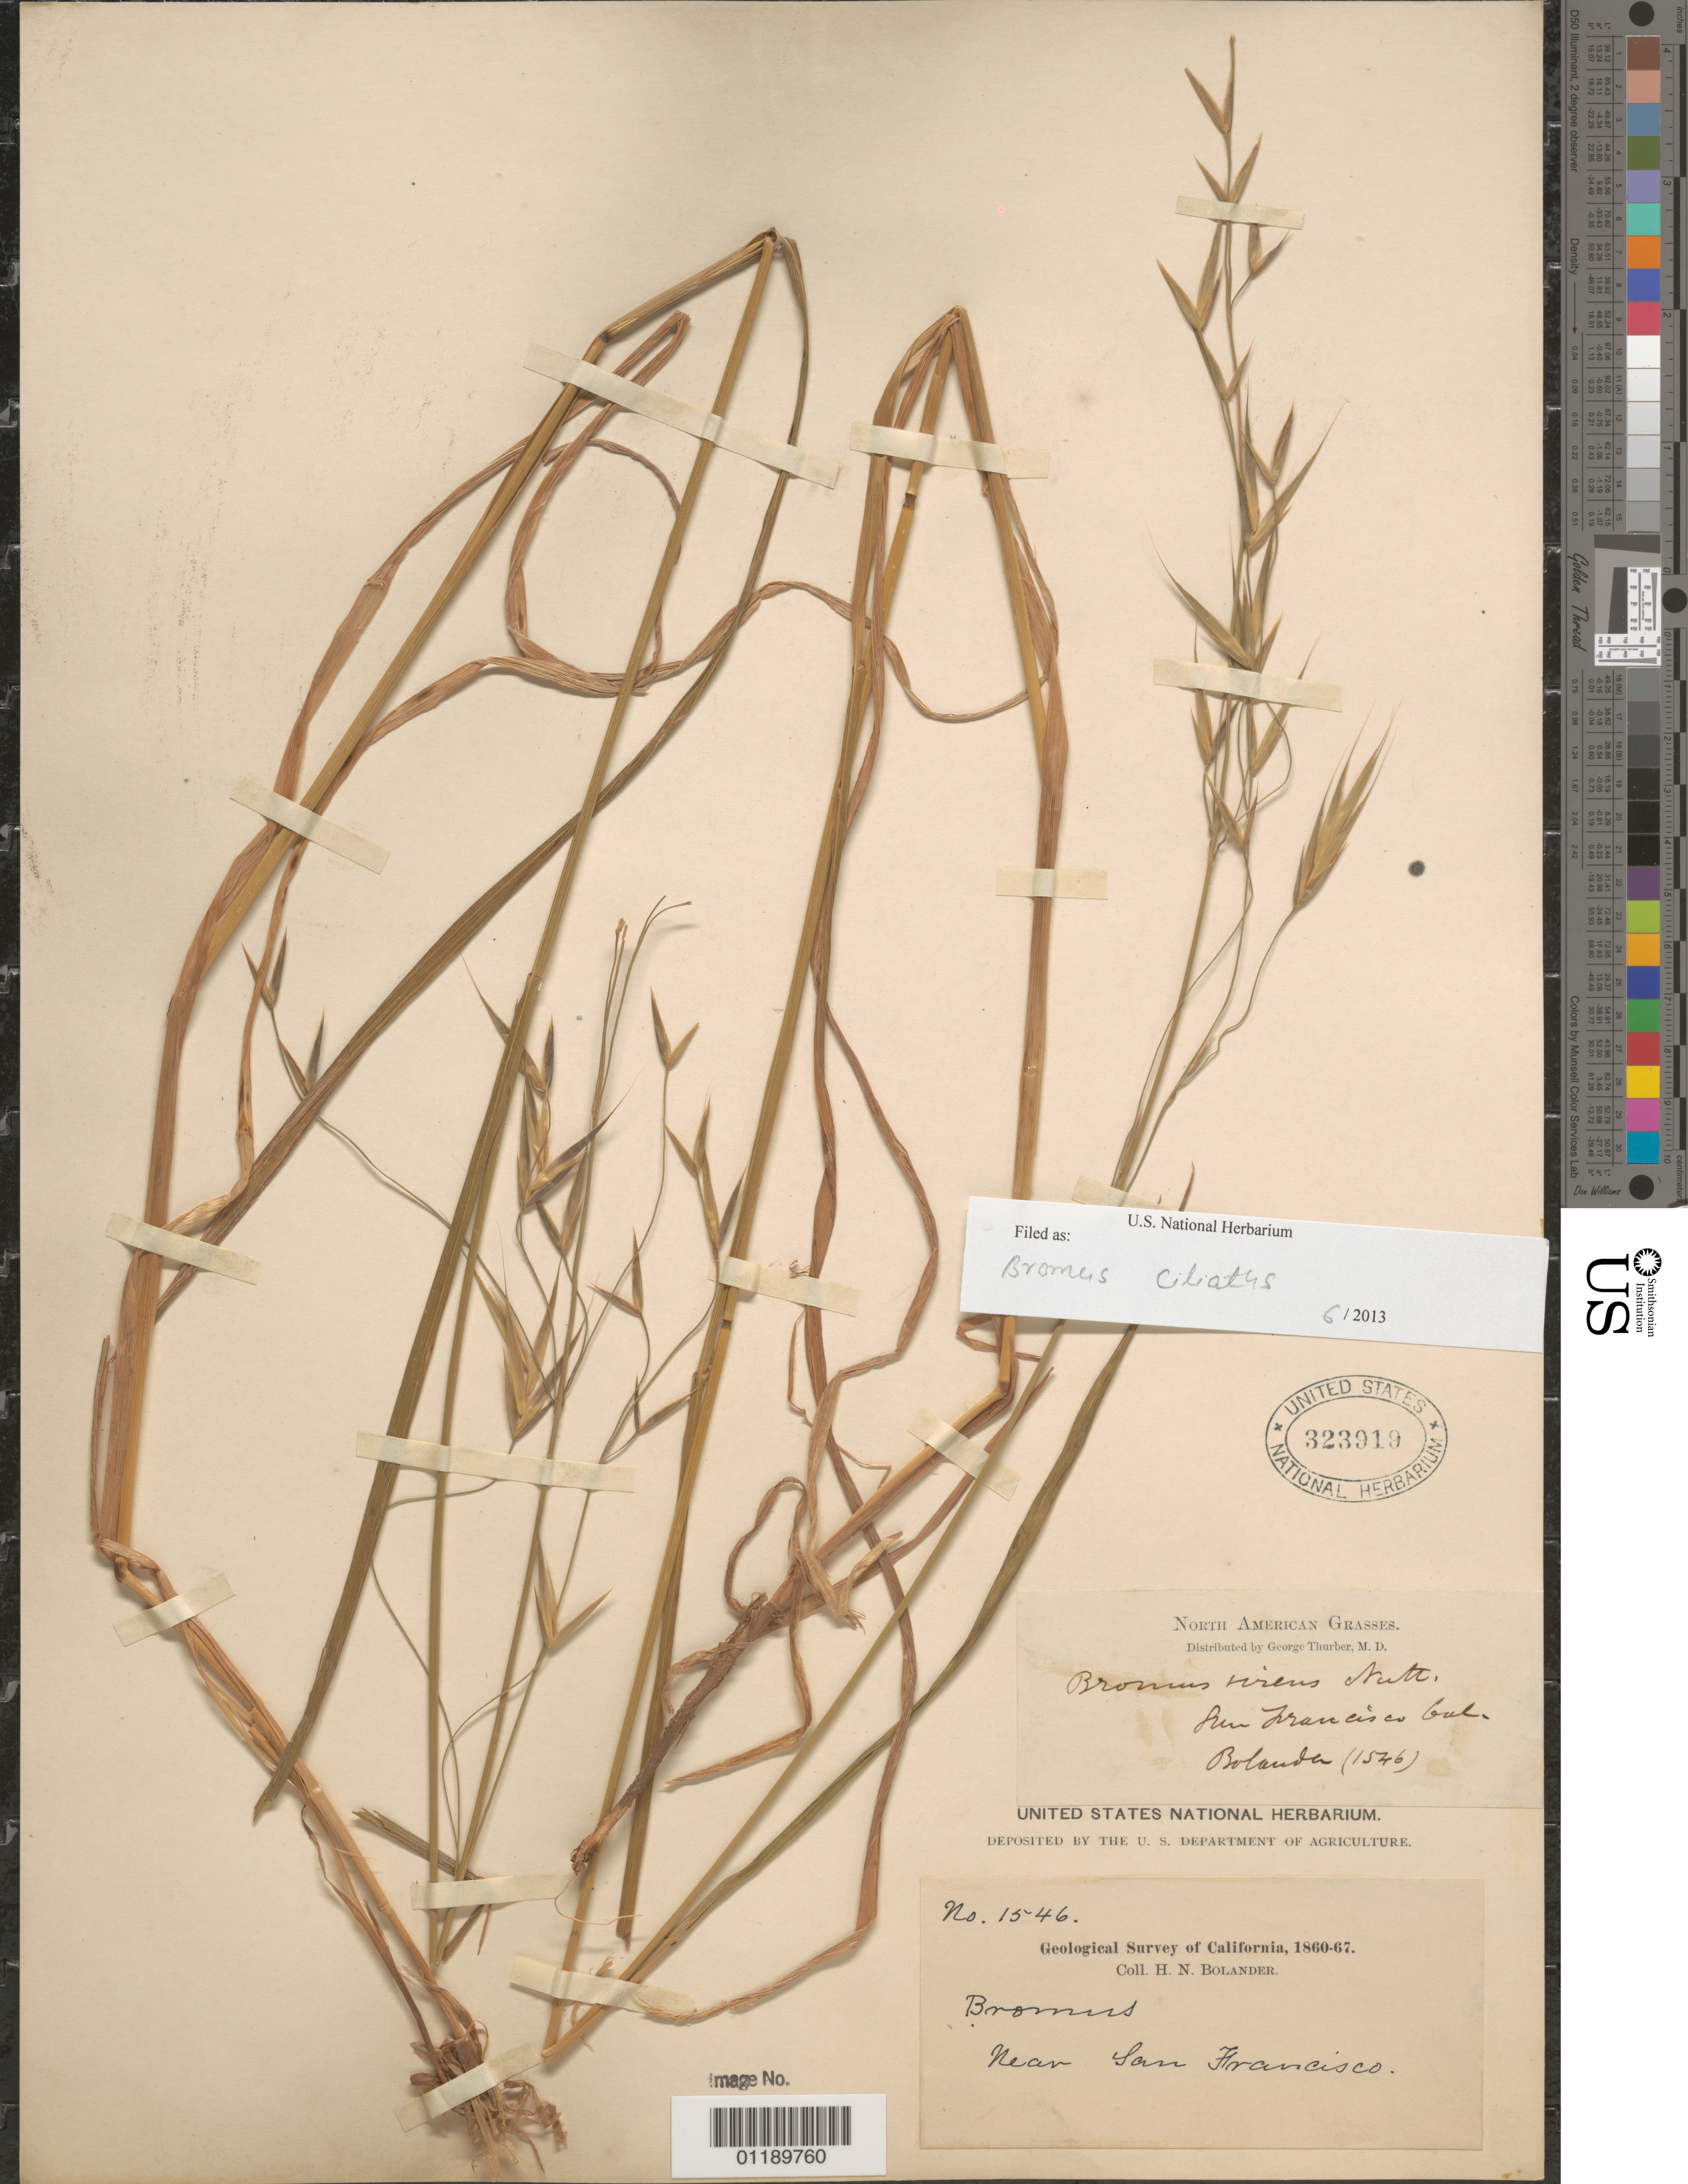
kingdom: Plantae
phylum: Tracheophyta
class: Liliopsida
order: Poales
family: Poaceae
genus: Bromus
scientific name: Bromus ciliatus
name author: L.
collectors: H. Bolander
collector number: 1546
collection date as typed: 1860 to -- --- 1867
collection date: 1860/1867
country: United States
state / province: California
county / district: San Francisco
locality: Near San Francisco.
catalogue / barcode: US 323919